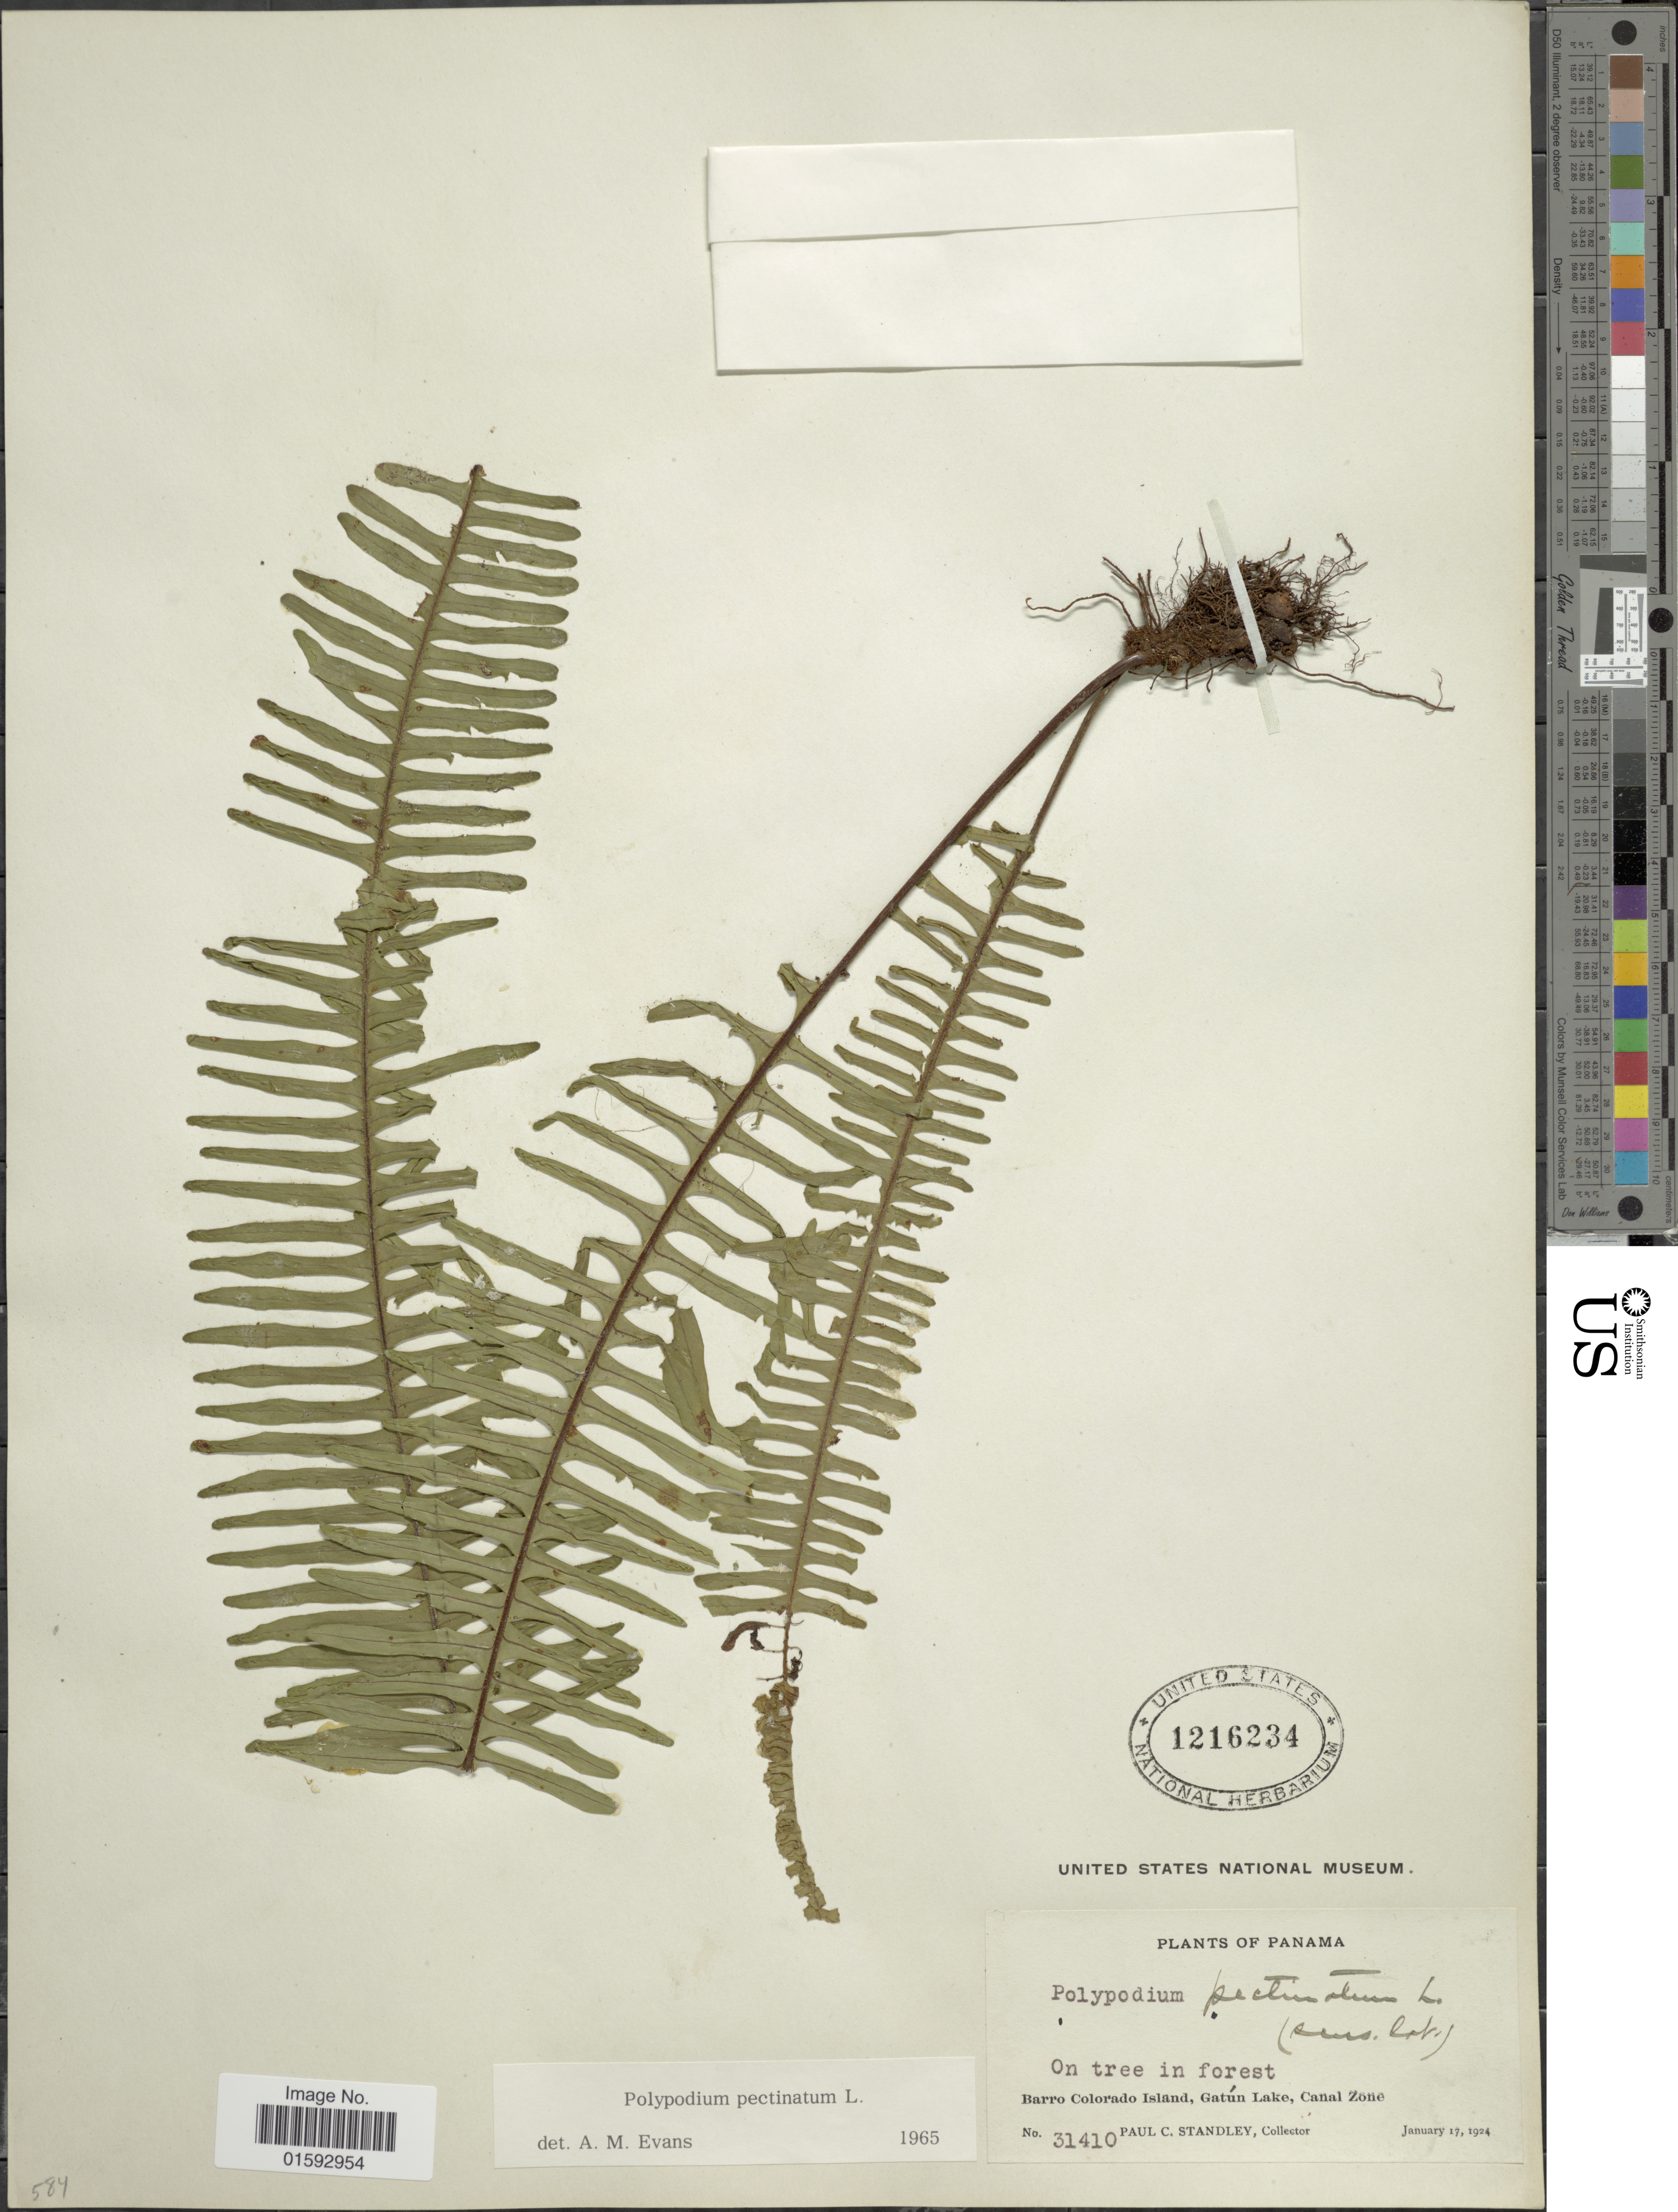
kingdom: Plantae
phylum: Tracheophyta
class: Polypodiopsida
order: Polypodiales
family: Polypodiaceae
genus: Pecluma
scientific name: Pecluma pectinata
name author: (L.) M.G. Price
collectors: P. C. Standley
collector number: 31410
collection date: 1924-01-17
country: Panama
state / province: Panamá Oeste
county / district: Canal Zone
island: Barro Colorado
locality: Barro Colorado Island, Gatun Lake, Canal Zone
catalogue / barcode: US 1216234